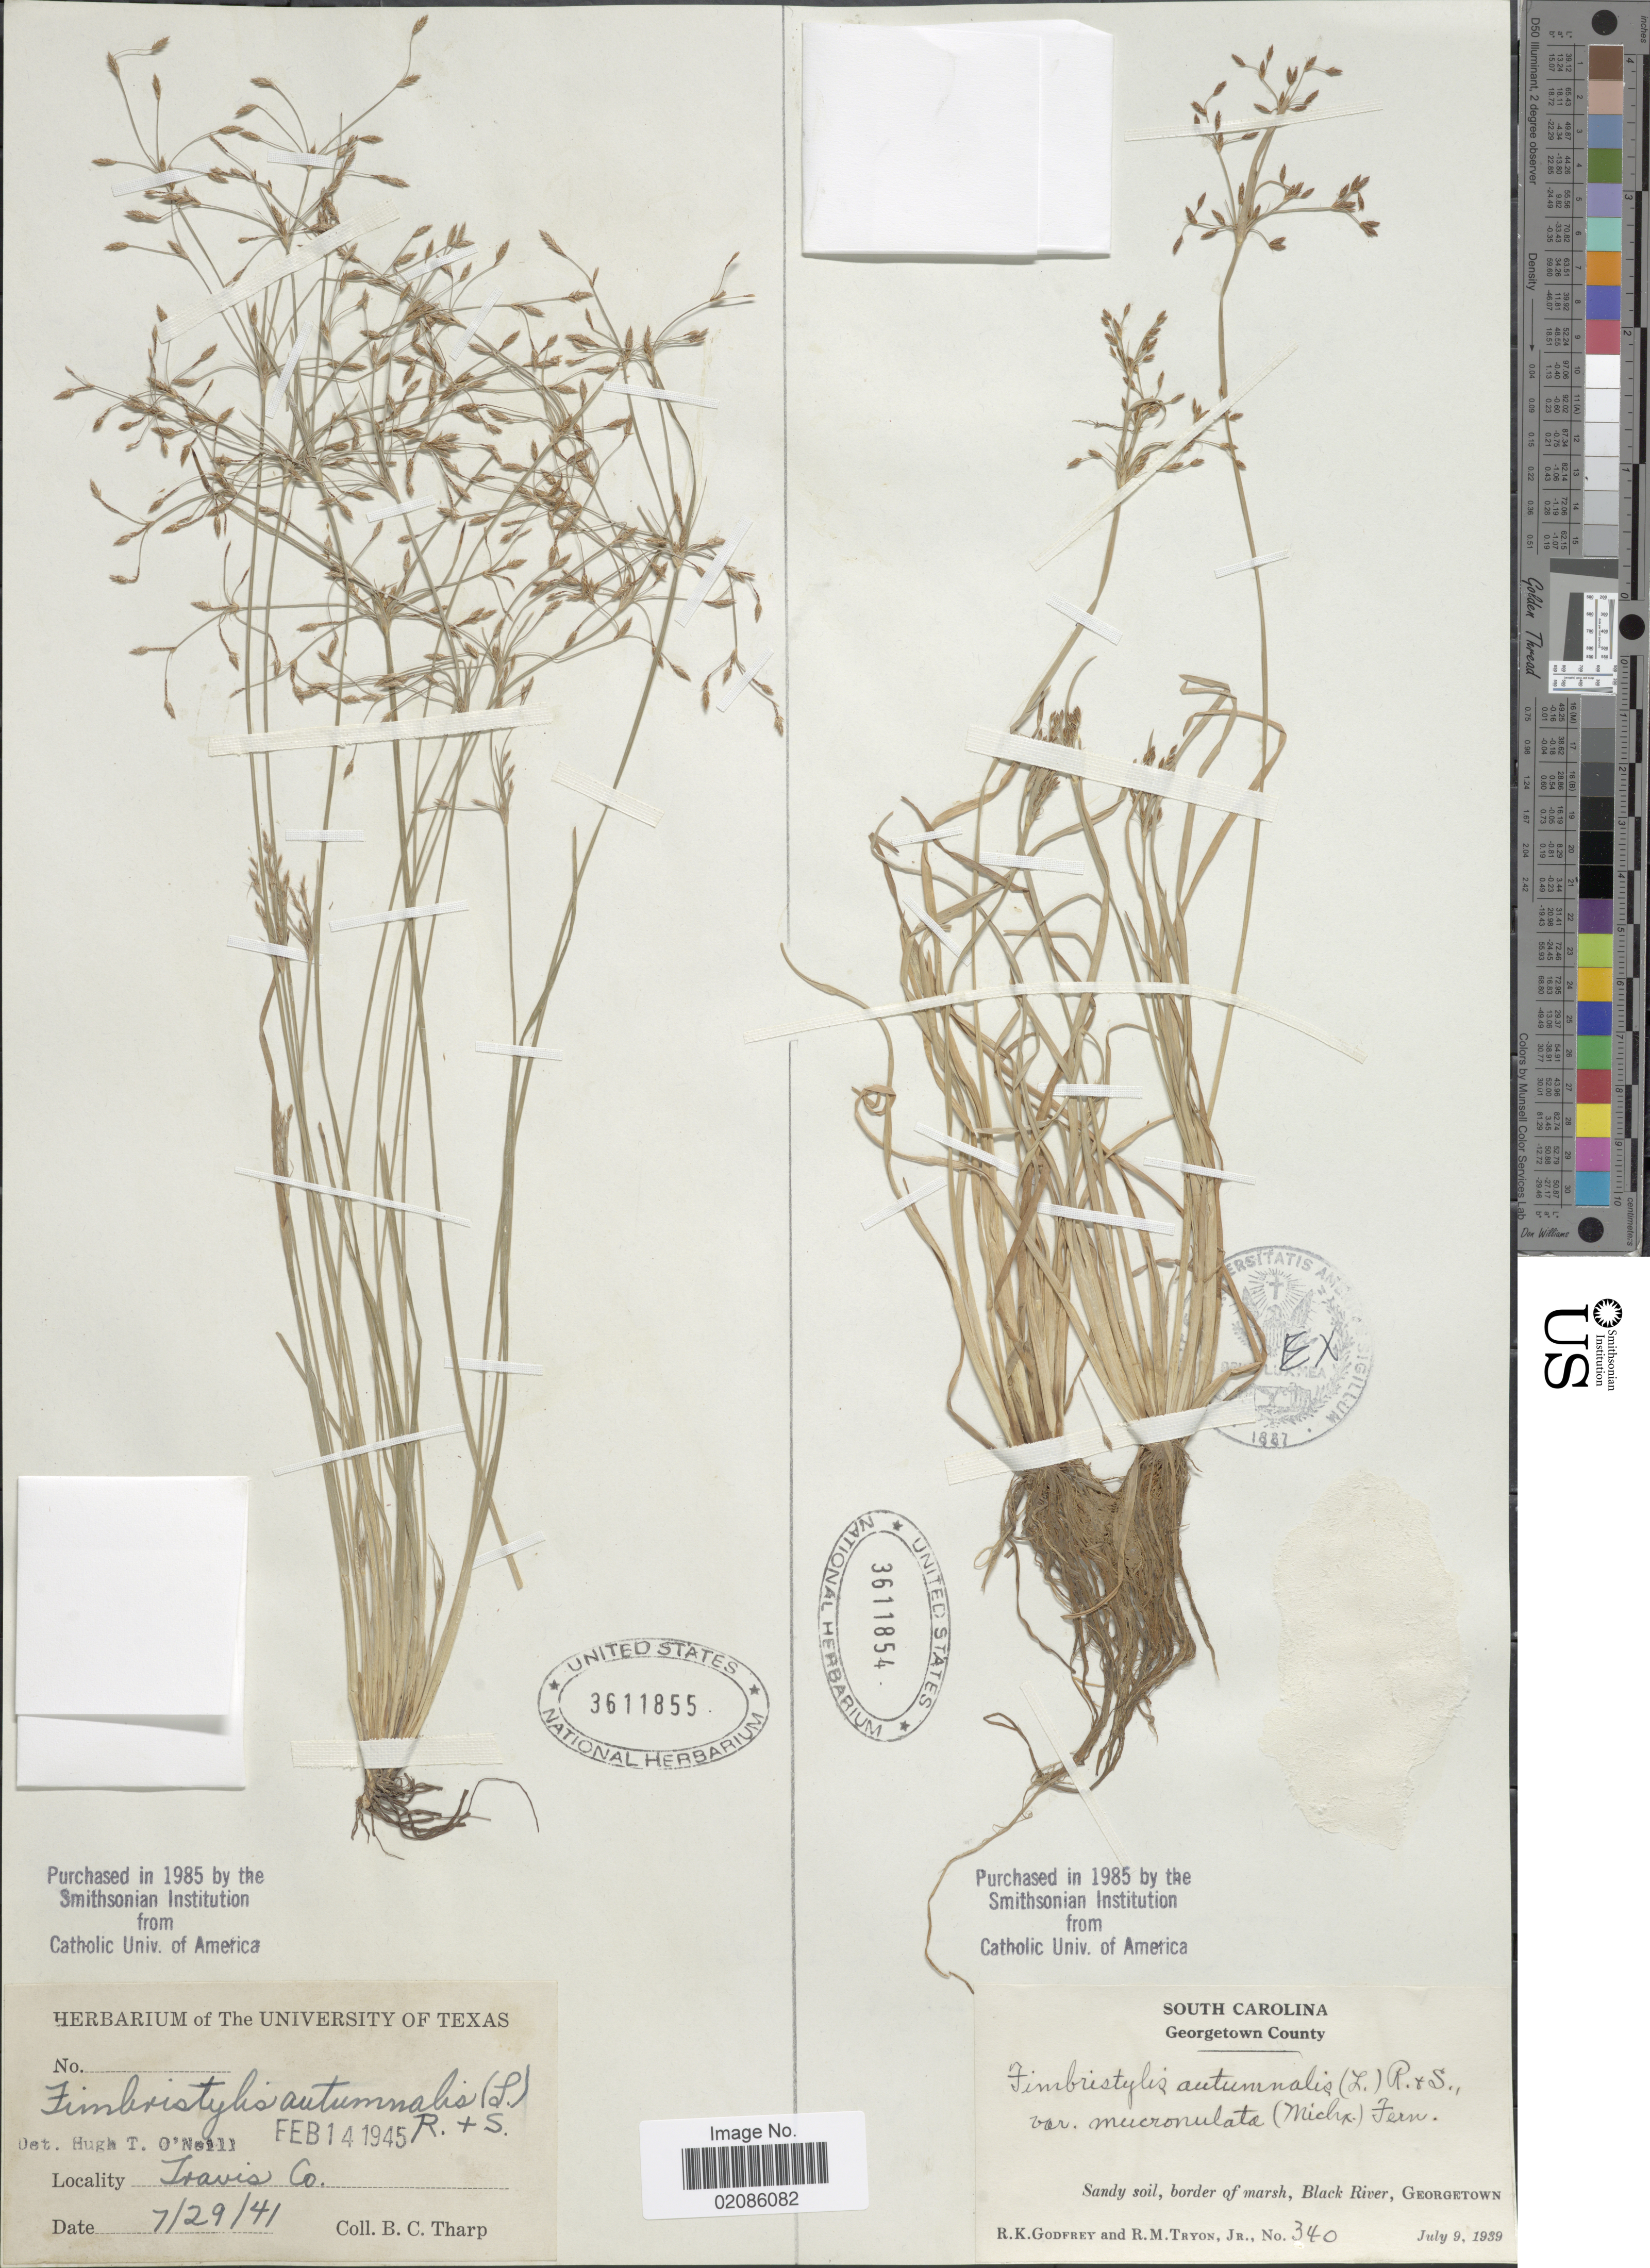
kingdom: Plantae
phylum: Tracheophyta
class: Liliopsida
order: Poales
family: Cyperaceae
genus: Fimbristylis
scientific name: Fimbristylis autumnalis (L.) Roem. & Schult.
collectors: R. K. Godfrey & R. M. Tryon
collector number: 340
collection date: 1939-07-09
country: United States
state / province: South Carolina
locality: Georgetown County. Sandy soil, border of marsh, Black River, Georgetown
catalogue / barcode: US 3611854